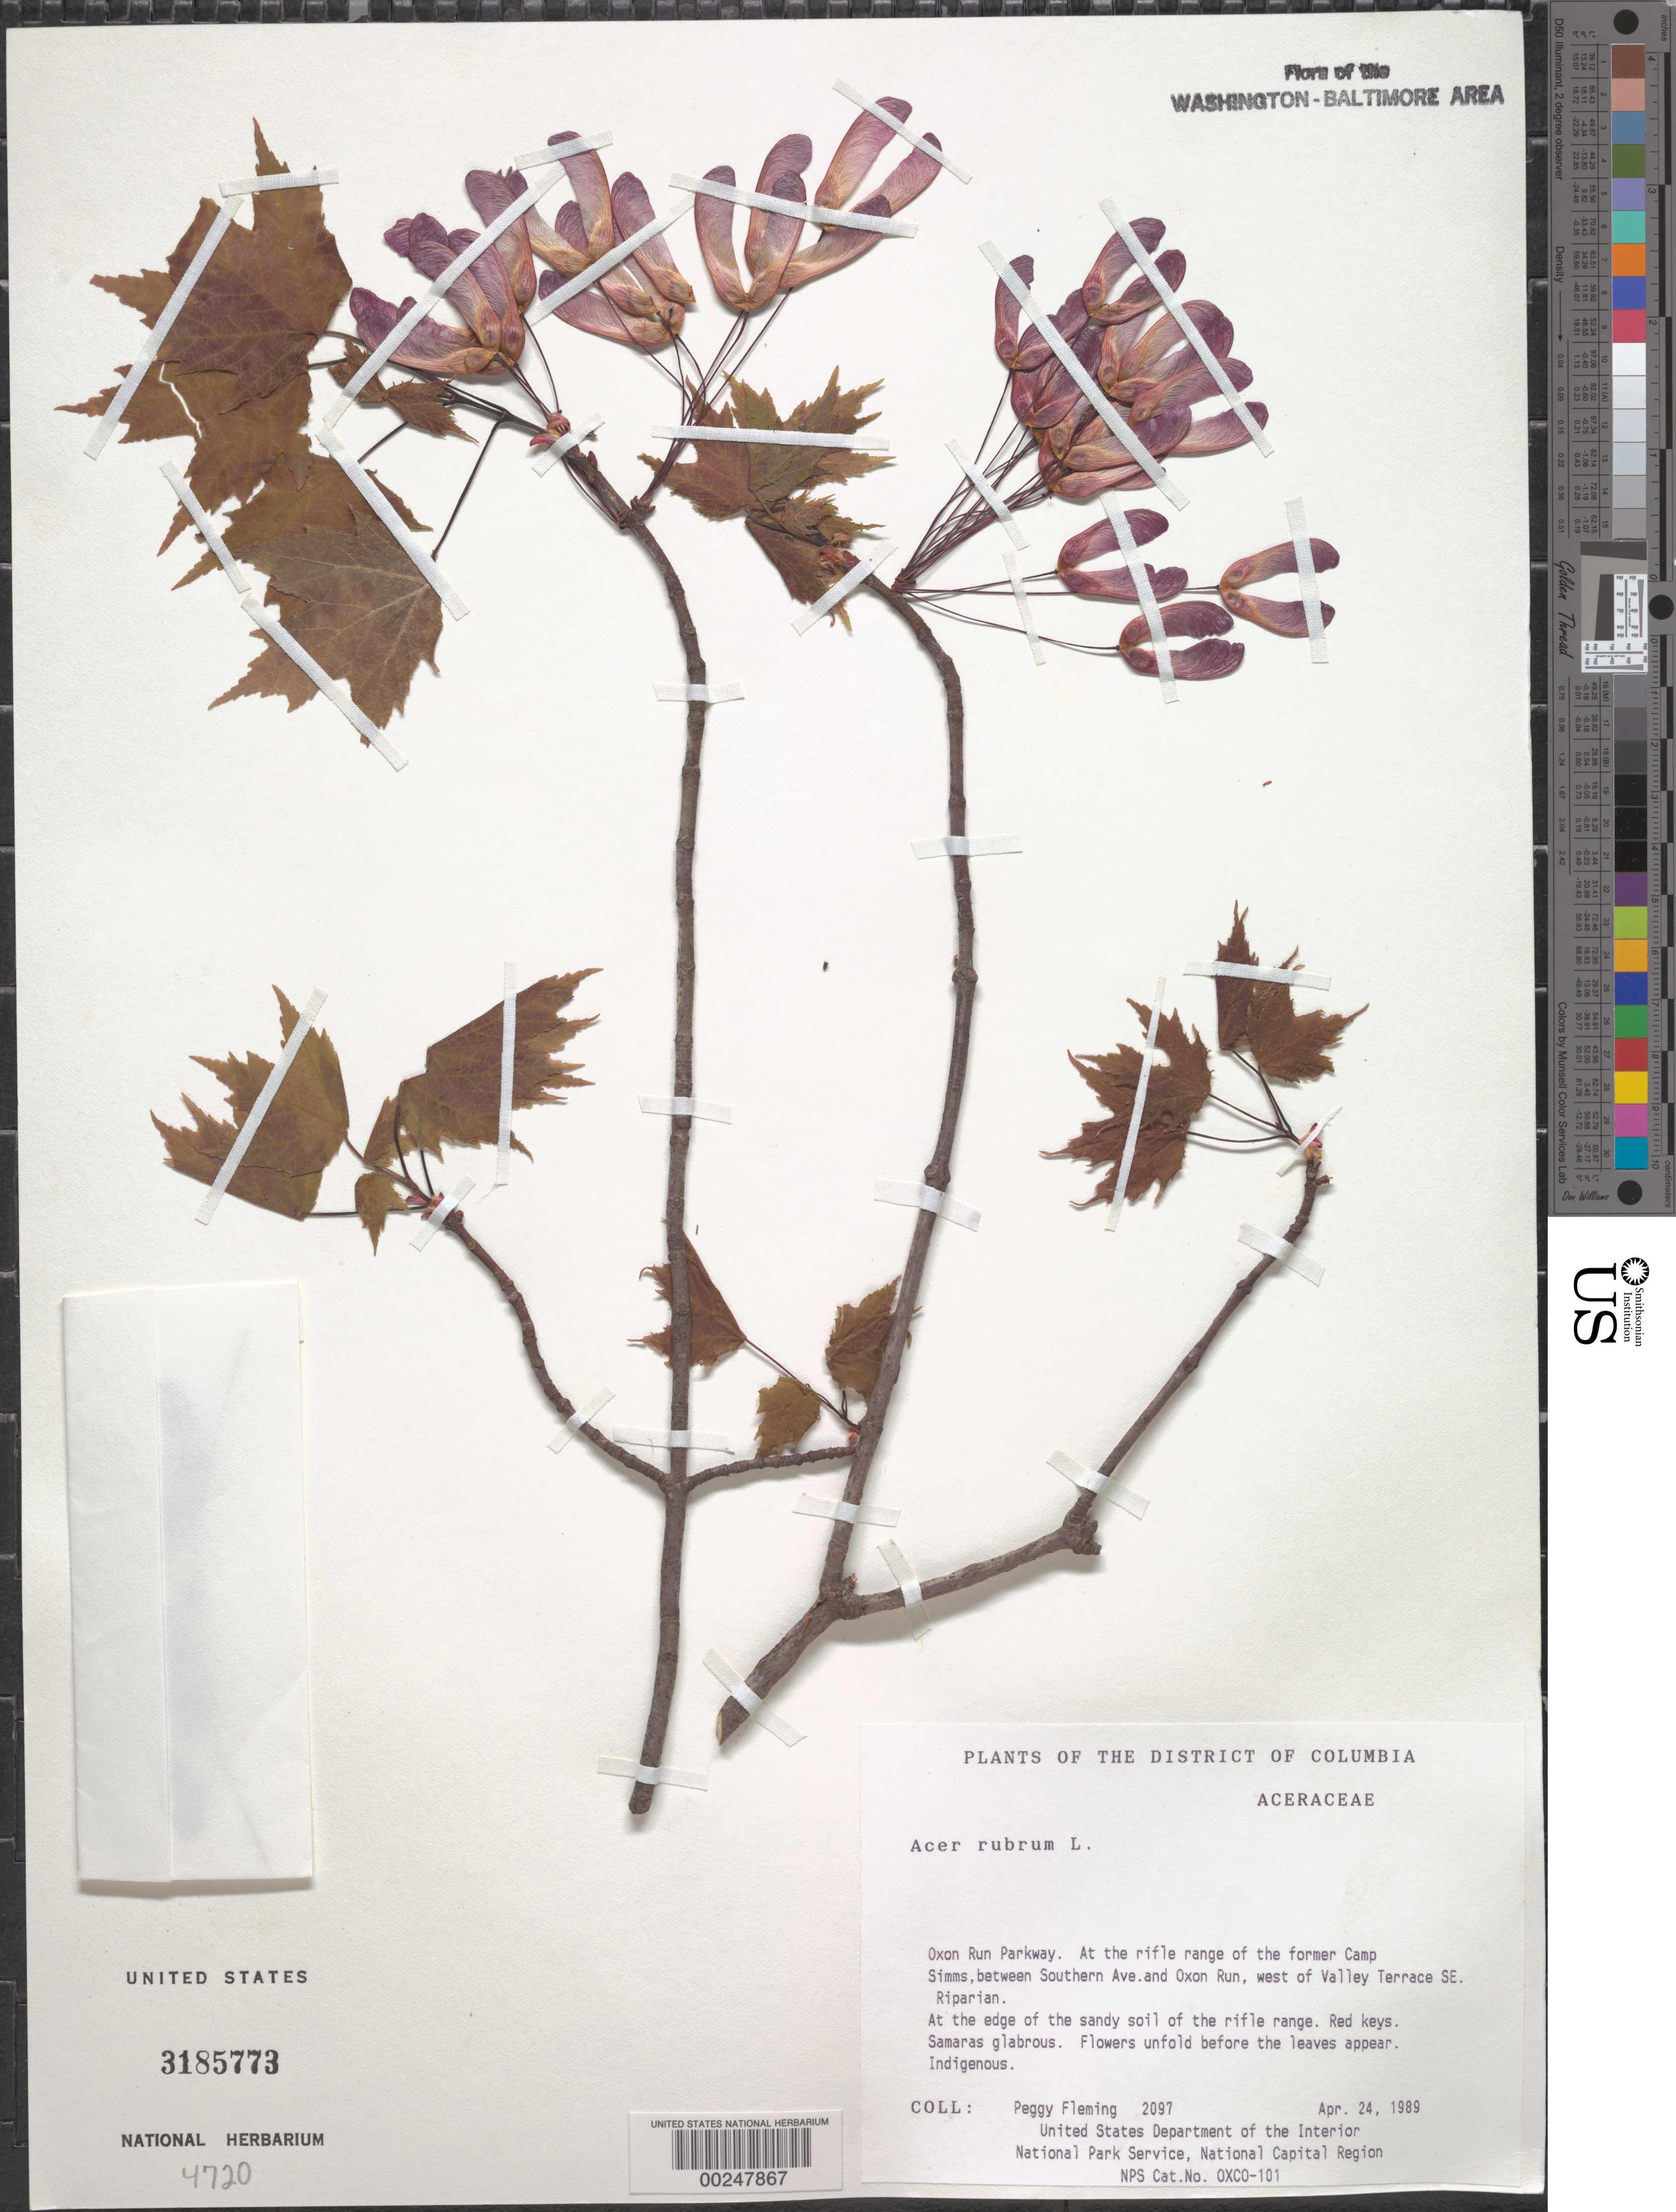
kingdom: Plantae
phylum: Tracheophyta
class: Magnoliopsida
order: Sapindales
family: Sapindaceae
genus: Acer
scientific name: Acer rubrum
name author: L.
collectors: P. Fleming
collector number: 2097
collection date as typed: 24 Apr 1989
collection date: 1989-04-24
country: United States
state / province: District of Columbia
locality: Oxon Run Parkway, Former Camp Simms, between Southern Ave. and Oxon Run, W of Valley Terrace, SE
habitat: Edge of the sandy soil of the rifle range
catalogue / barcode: US 3185773